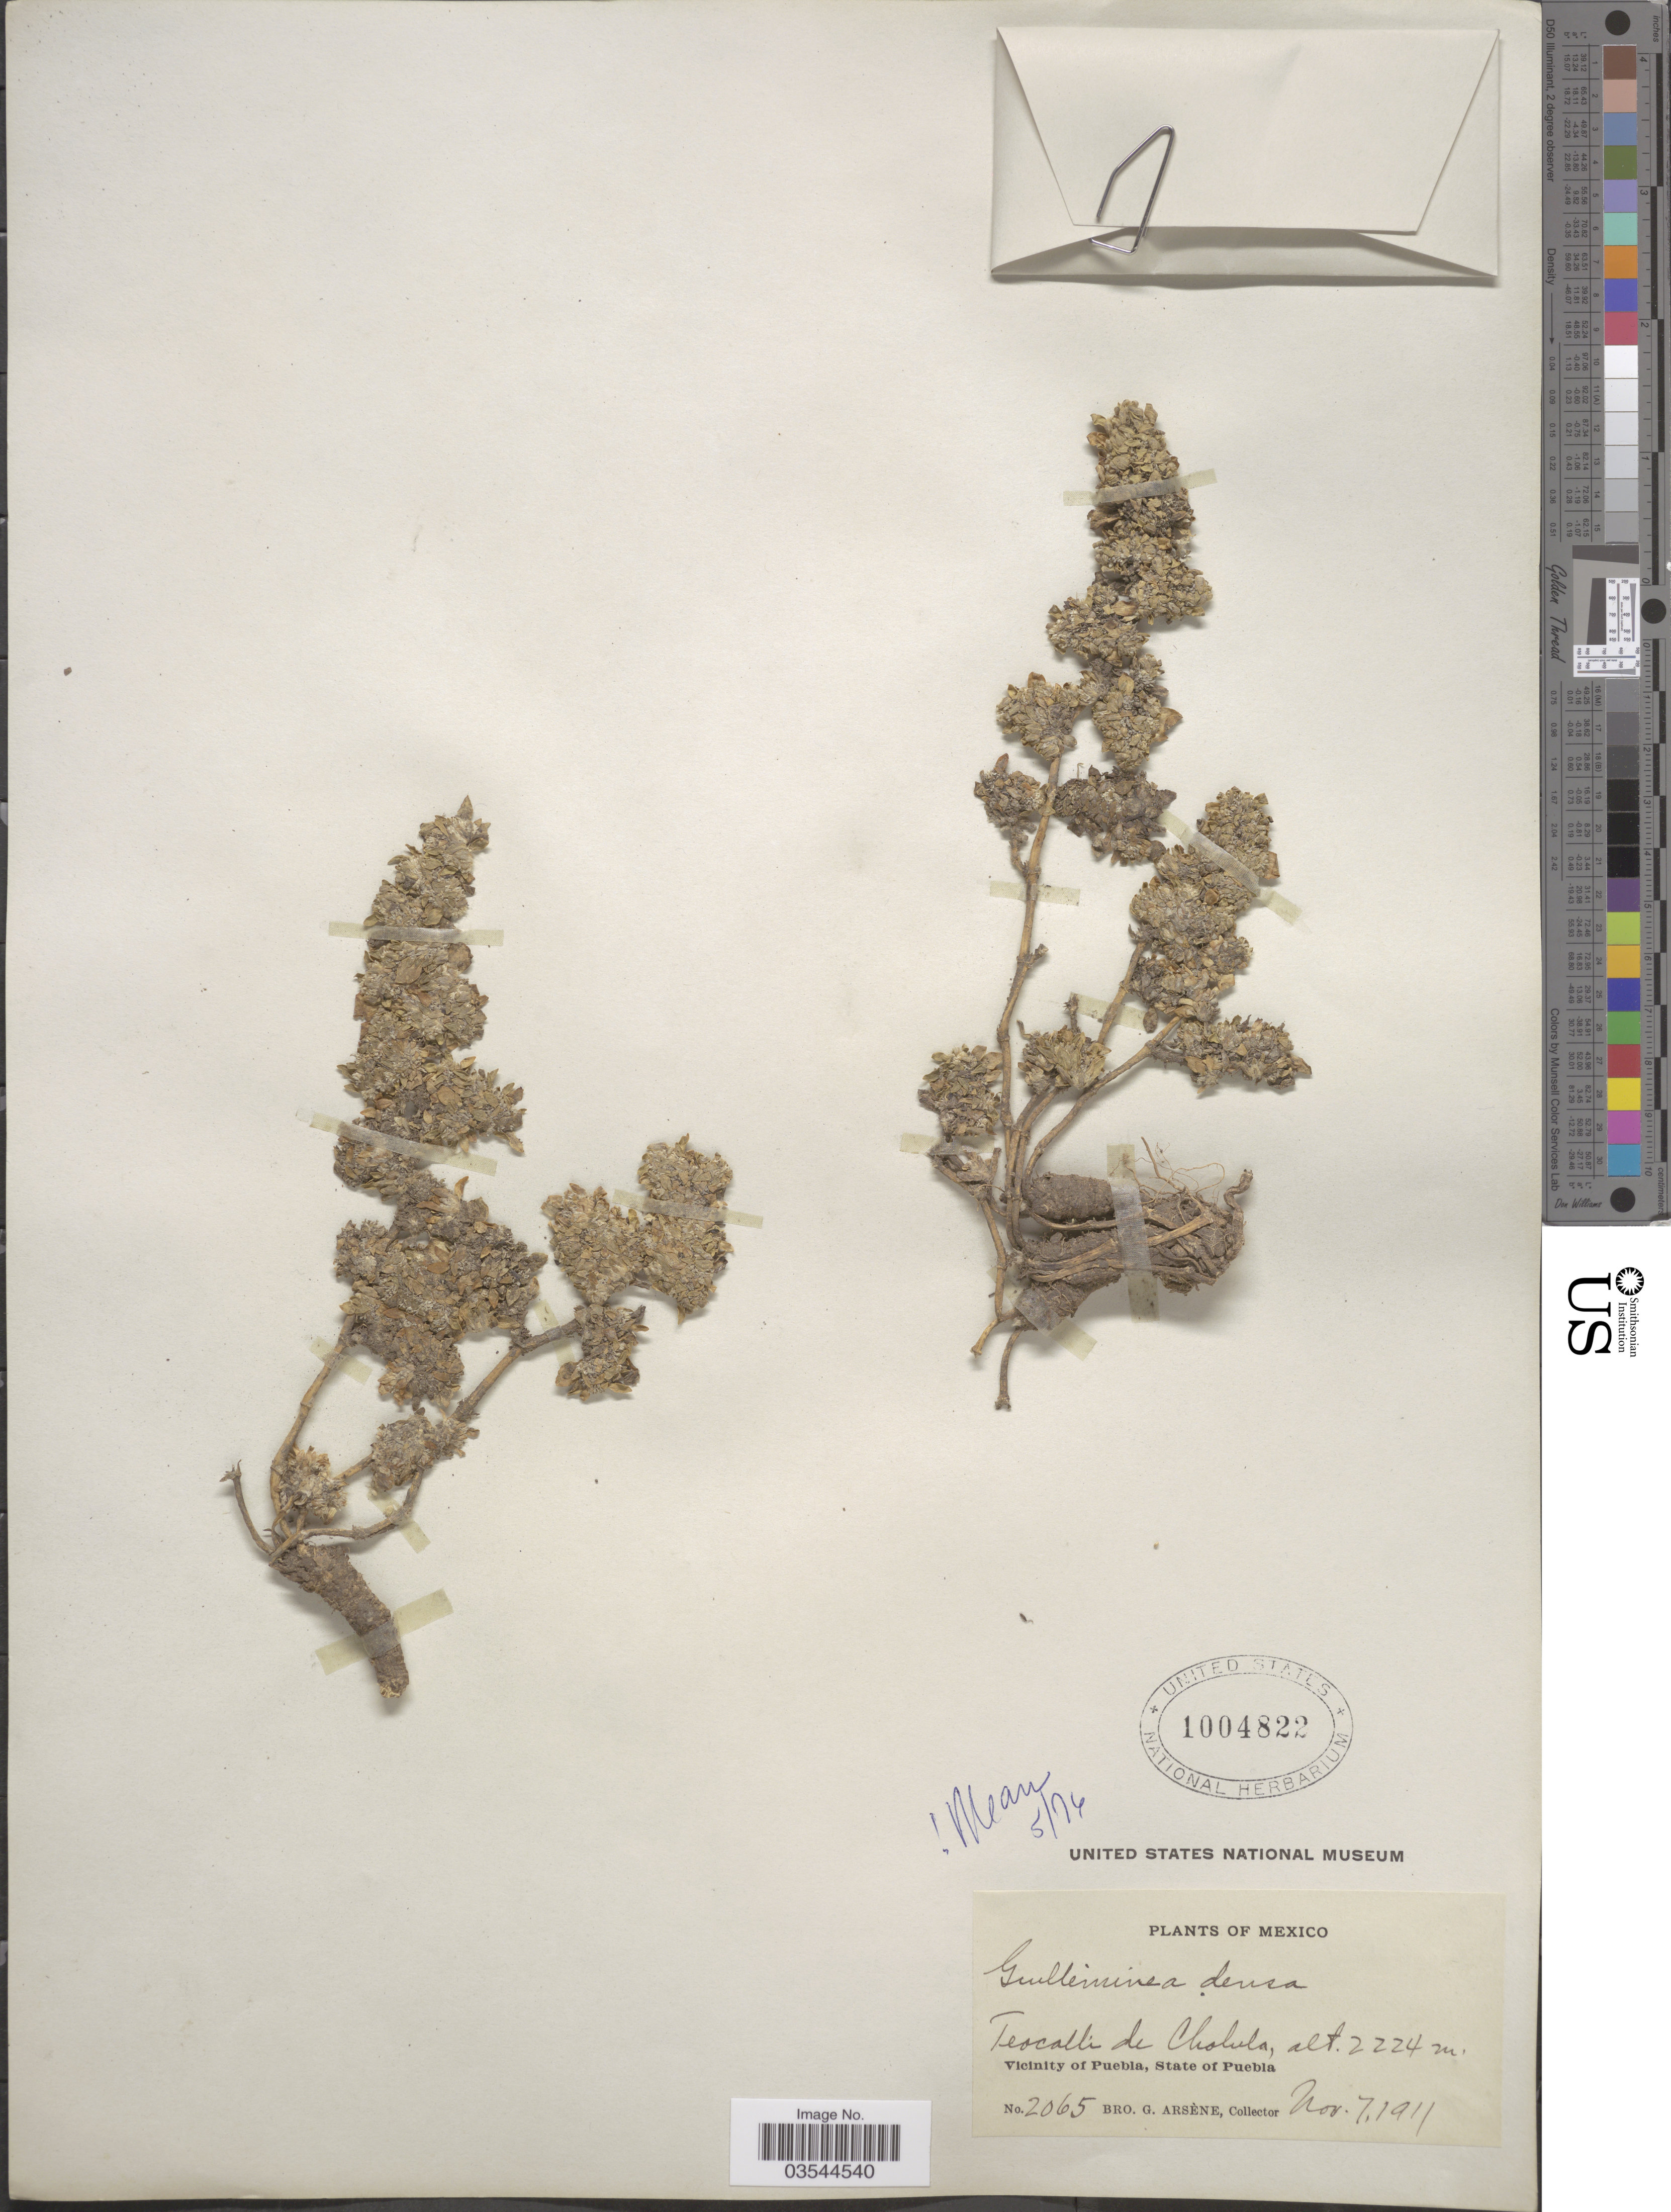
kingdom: Plantae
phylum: Tracheophyta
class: Magnoliopsida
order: Caryophyllales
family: Amaranthaceae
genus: Guilleminea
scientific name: Guilleminea densa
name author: (Humb. & Bonpl. ex Schult.) Moq.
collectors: Bro. G. Arsène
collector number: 2065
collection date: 1911-11-07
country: Mexico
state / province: Puebla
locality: Teocalli de Cholula. Vicinity of Puebla.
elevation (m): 2224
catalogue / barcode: US 1004822